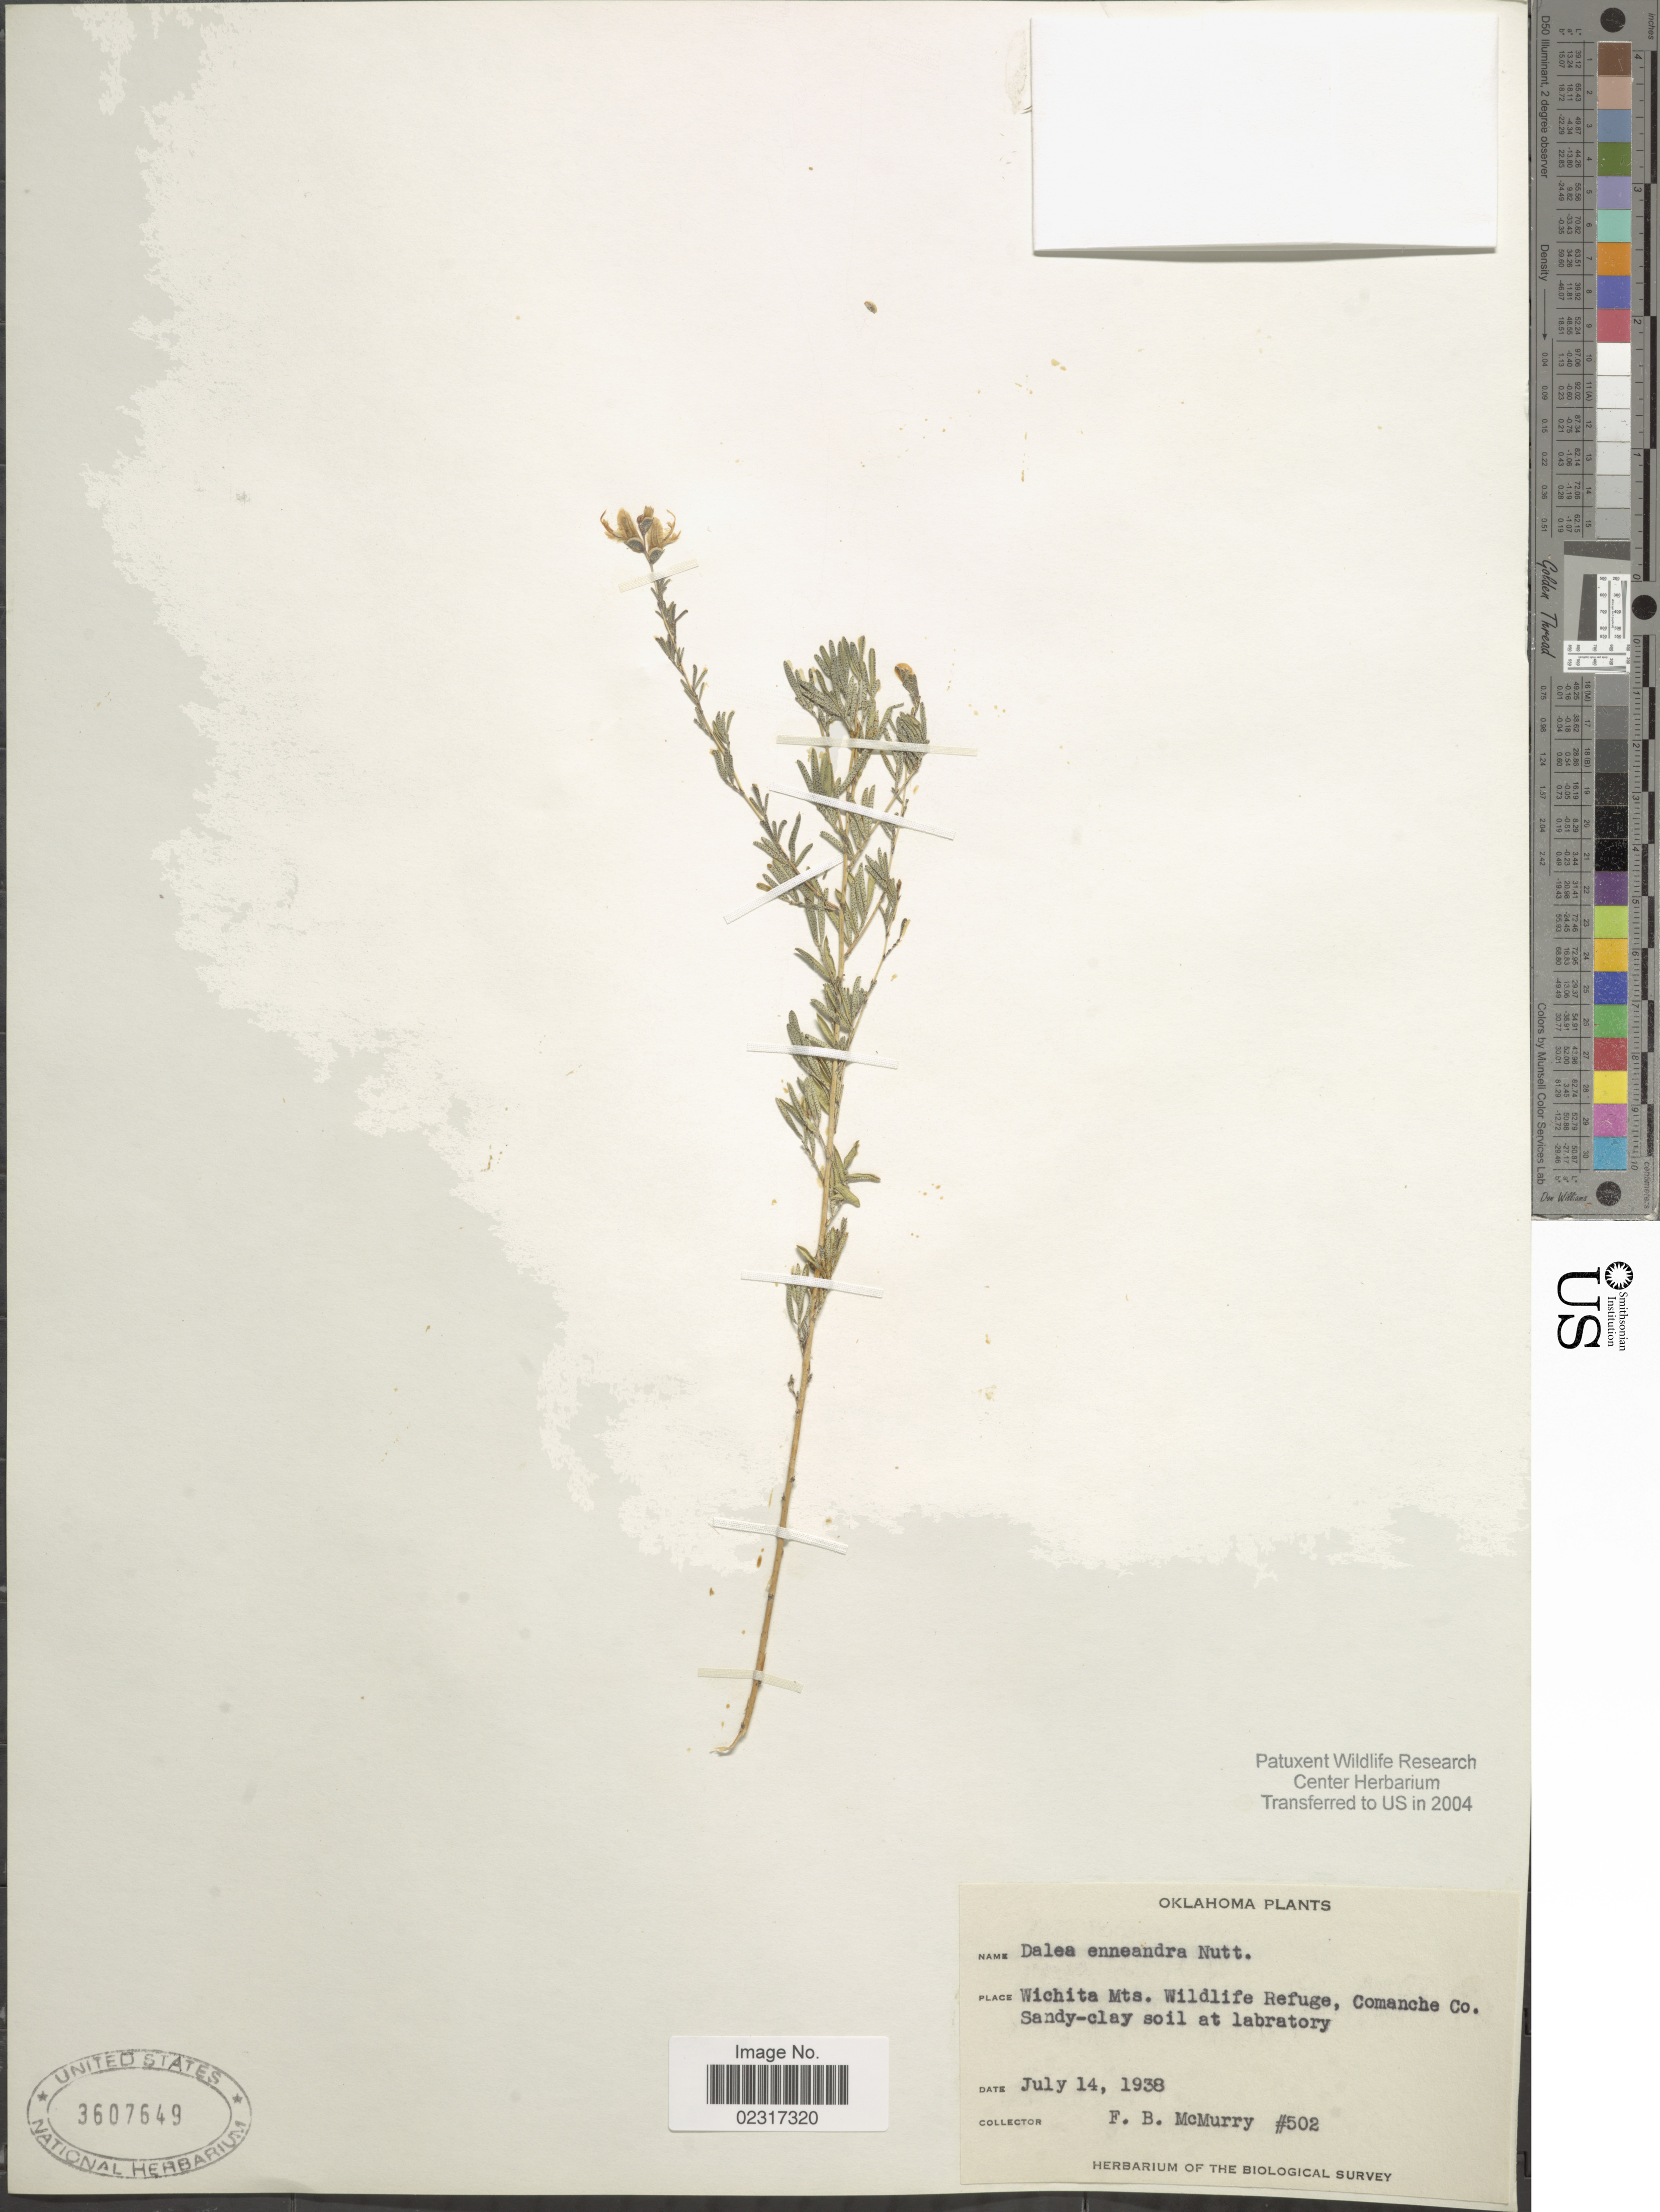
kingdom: Plantae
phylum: Tracheophyta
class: Magnoliopsida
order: Fabales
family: Fabaceae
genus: Dalea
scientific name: Dalea enneandra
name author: Nutt.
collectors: F. B. McMurry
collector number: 502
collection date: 1938-07-14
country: United States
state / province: Oklahoma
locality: Whichita Mts. Wildlife Refuge, Comanche Co.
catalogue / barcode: US 3607649